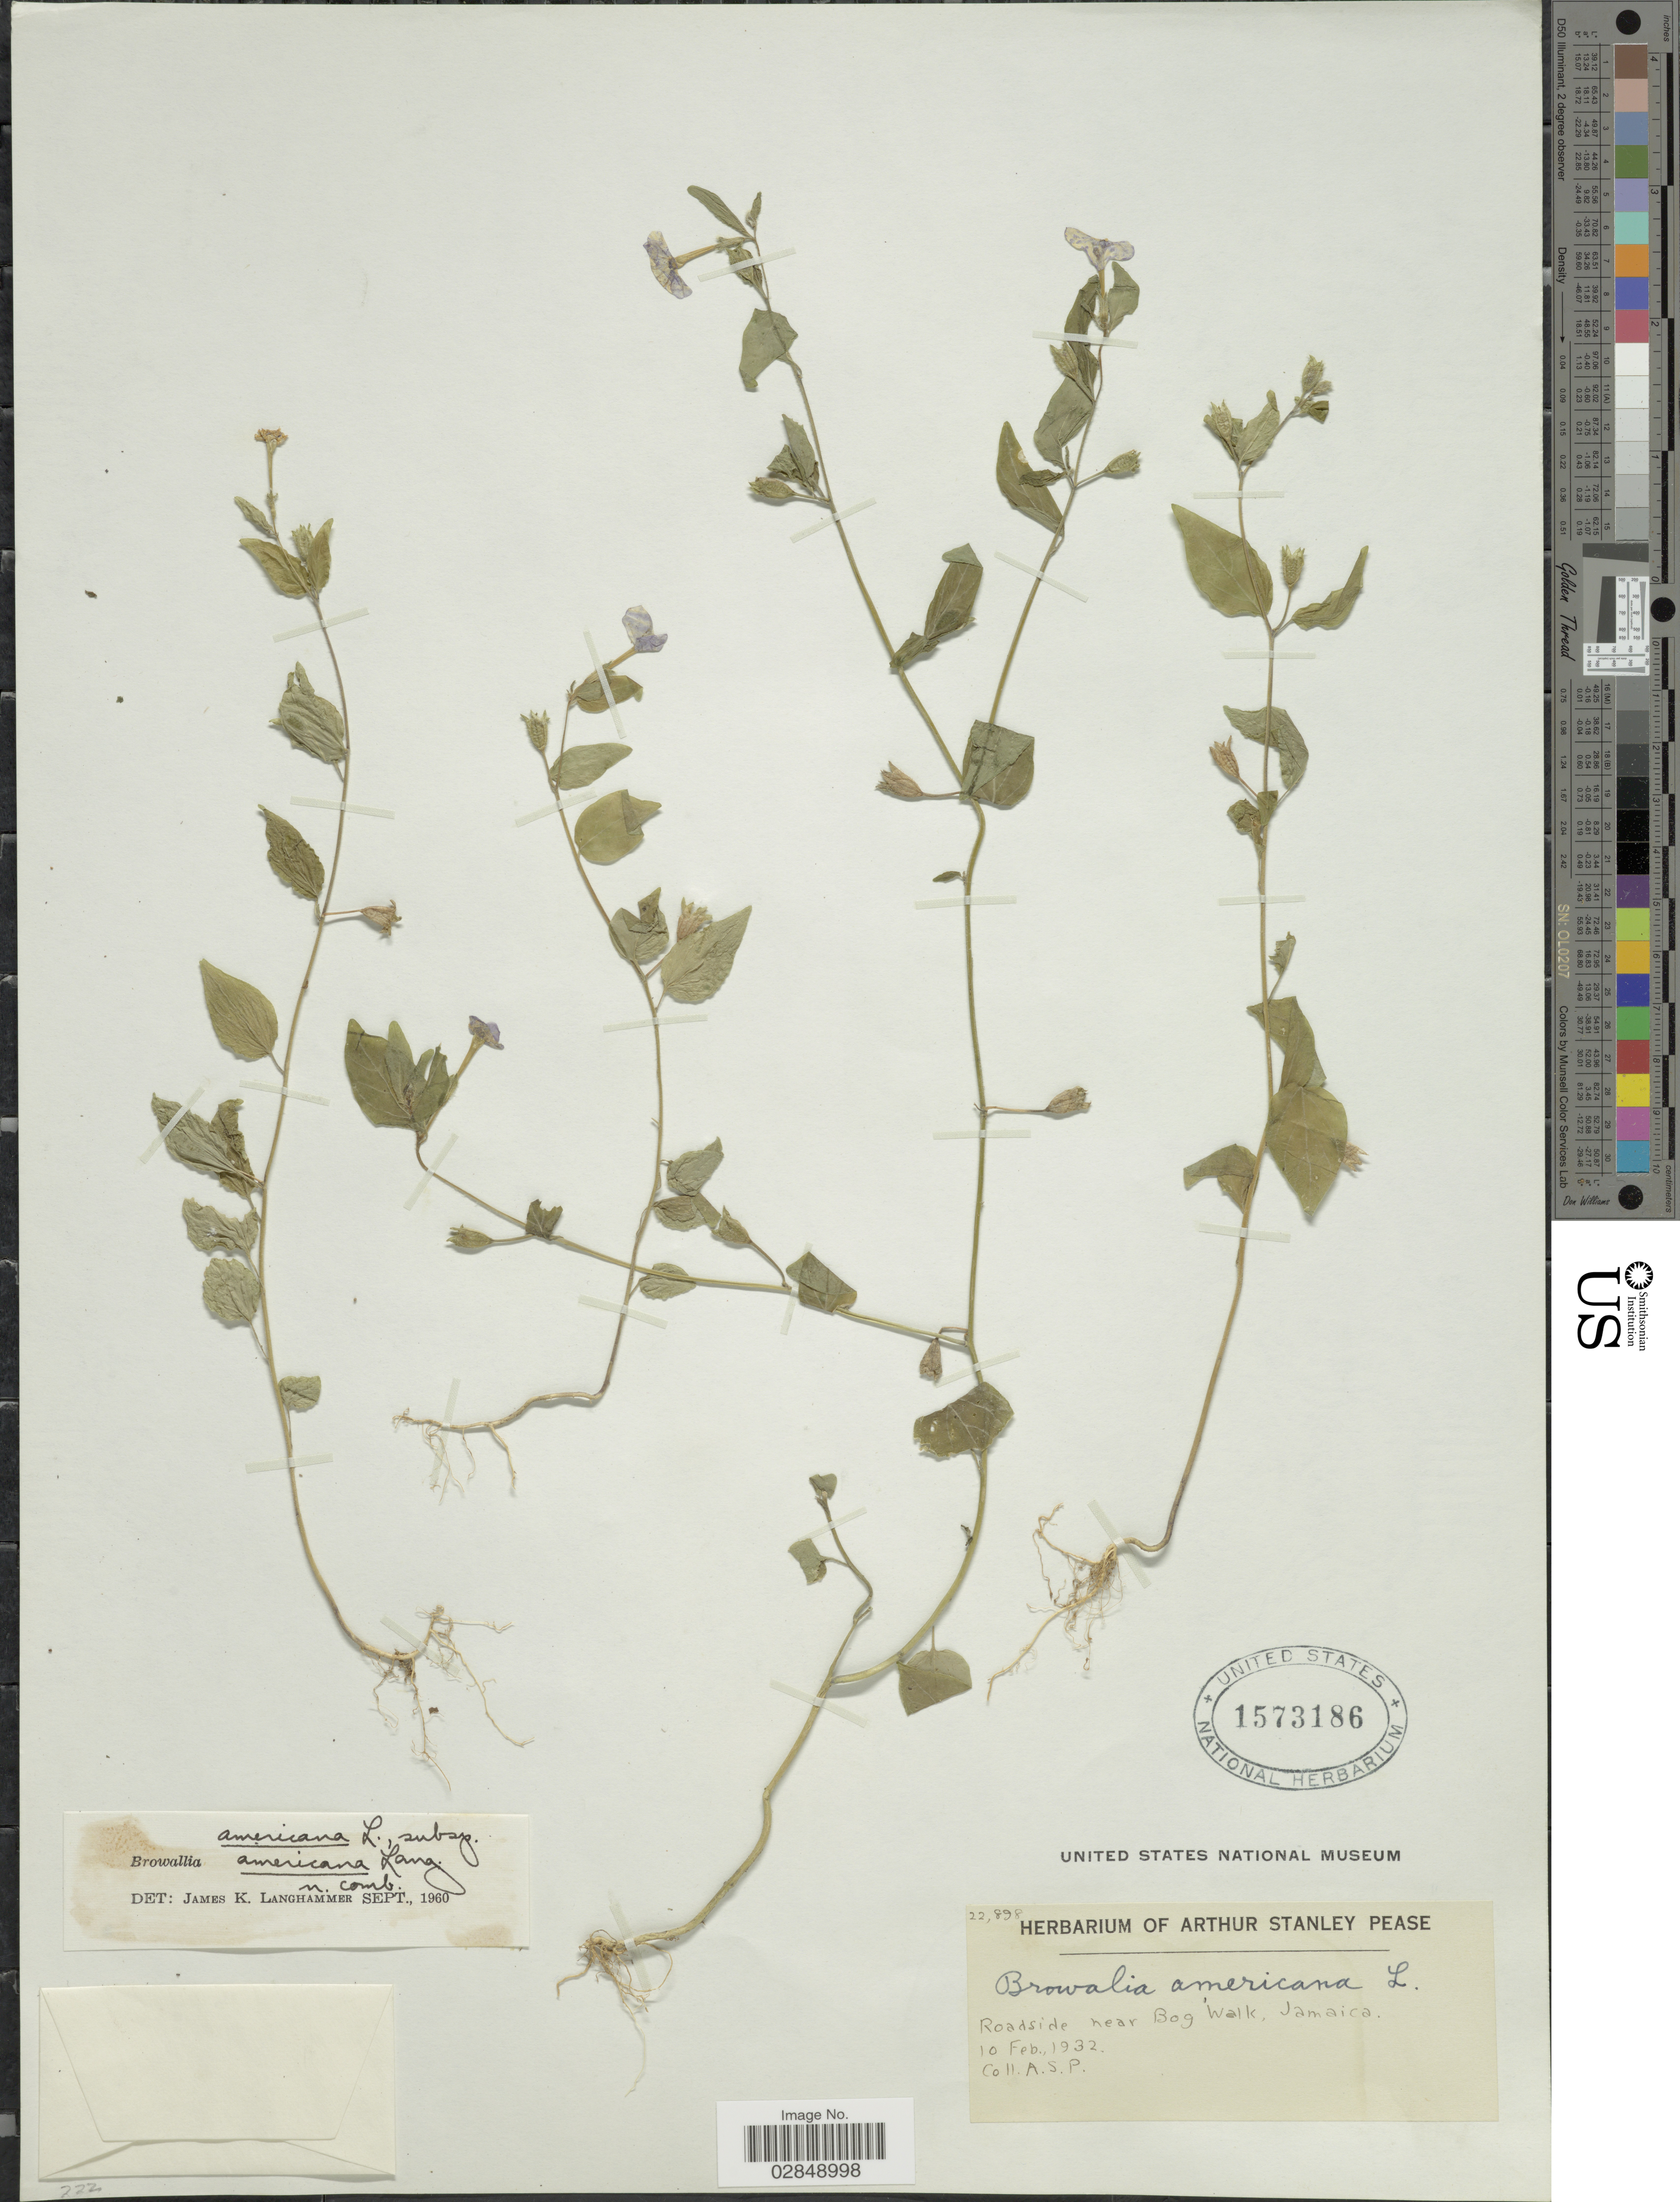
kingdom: Plantae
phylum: Tracheophyta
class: Magnoliopsida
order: Solanales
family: Solanaceae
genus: Browallia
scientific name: Browallia americana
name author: L.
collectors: A. S. Pease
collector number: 22898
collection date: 1932-02-10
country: Jamaica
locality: Roadside, near Bog Walk.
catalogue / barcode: US 1573186